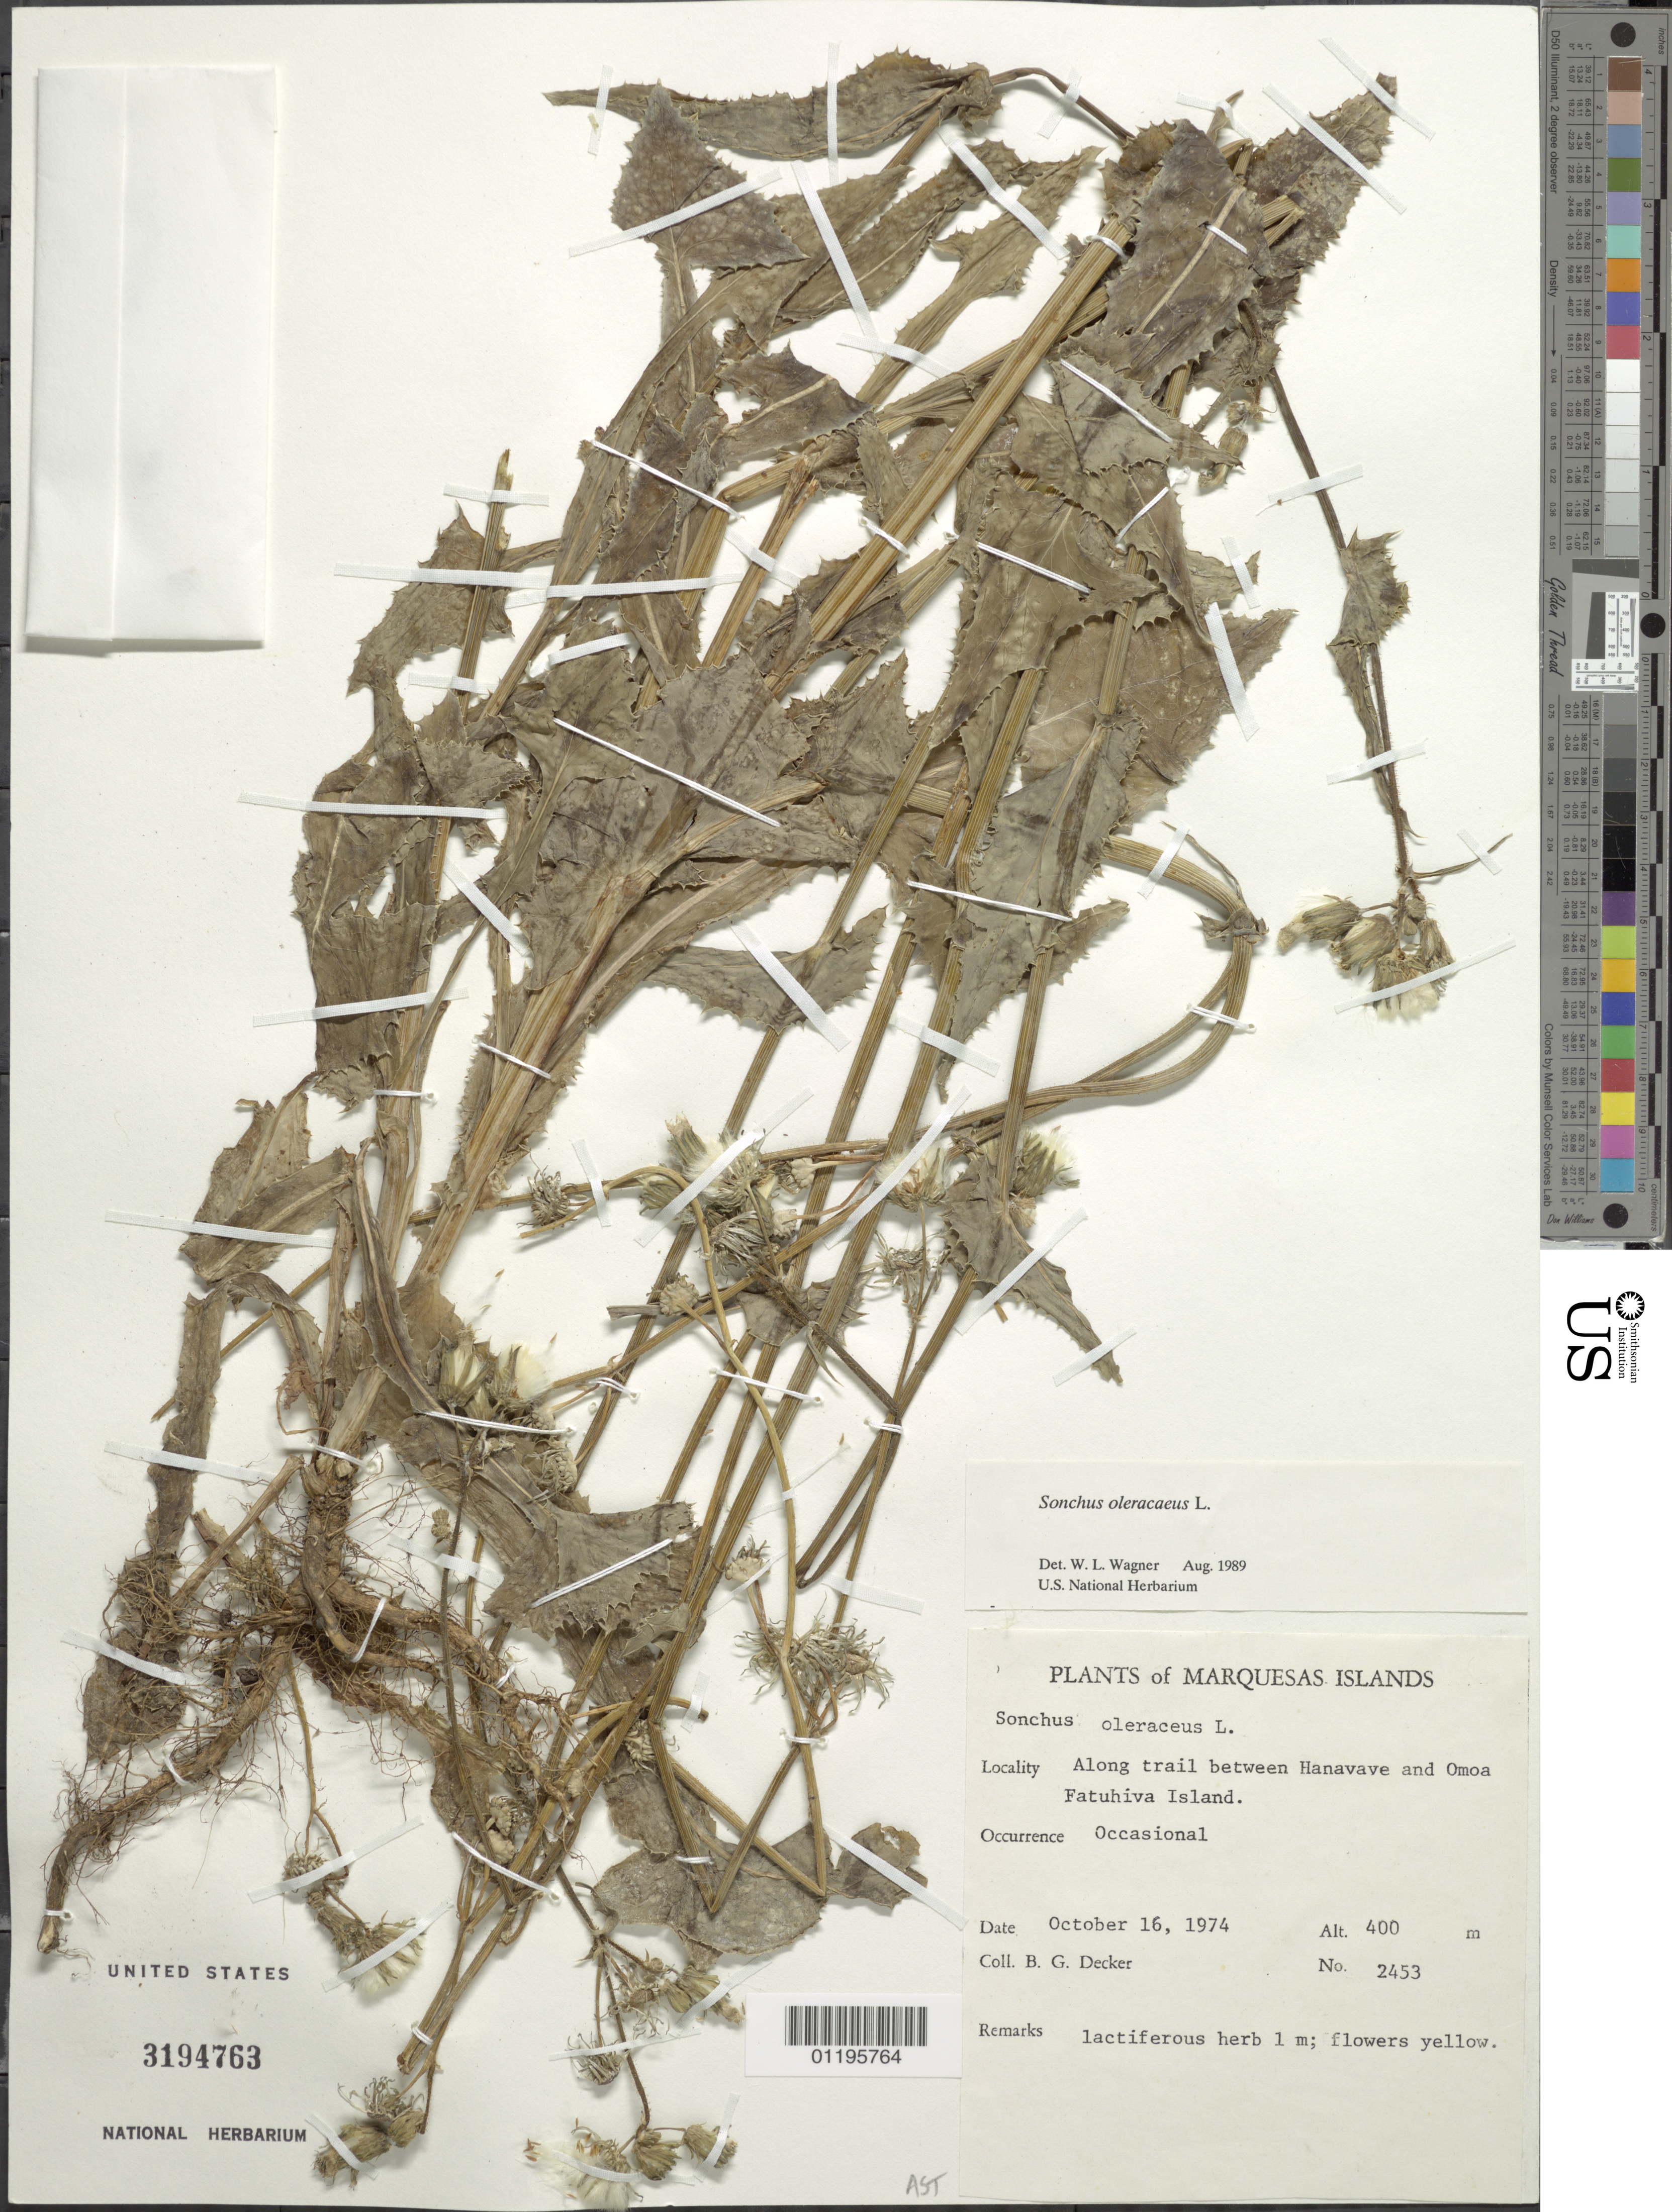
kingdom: Plantae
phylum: Tracheophyta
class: Magnoliopsida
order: Asterales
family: Asteraceae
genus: Sonchus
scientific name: Sonchus oleraceus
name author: L.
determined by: Wagner, W. L., (BOT), Smithsonian Institution - National Museum of Natural History (UNITED STATES)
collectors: B. G. Decker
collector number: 2453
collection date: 1974-10-16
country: French Polynesia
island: Fatu Hiva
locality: along trail between Hanavave and 'Omo'a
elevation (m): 400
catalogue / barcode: US 3194763